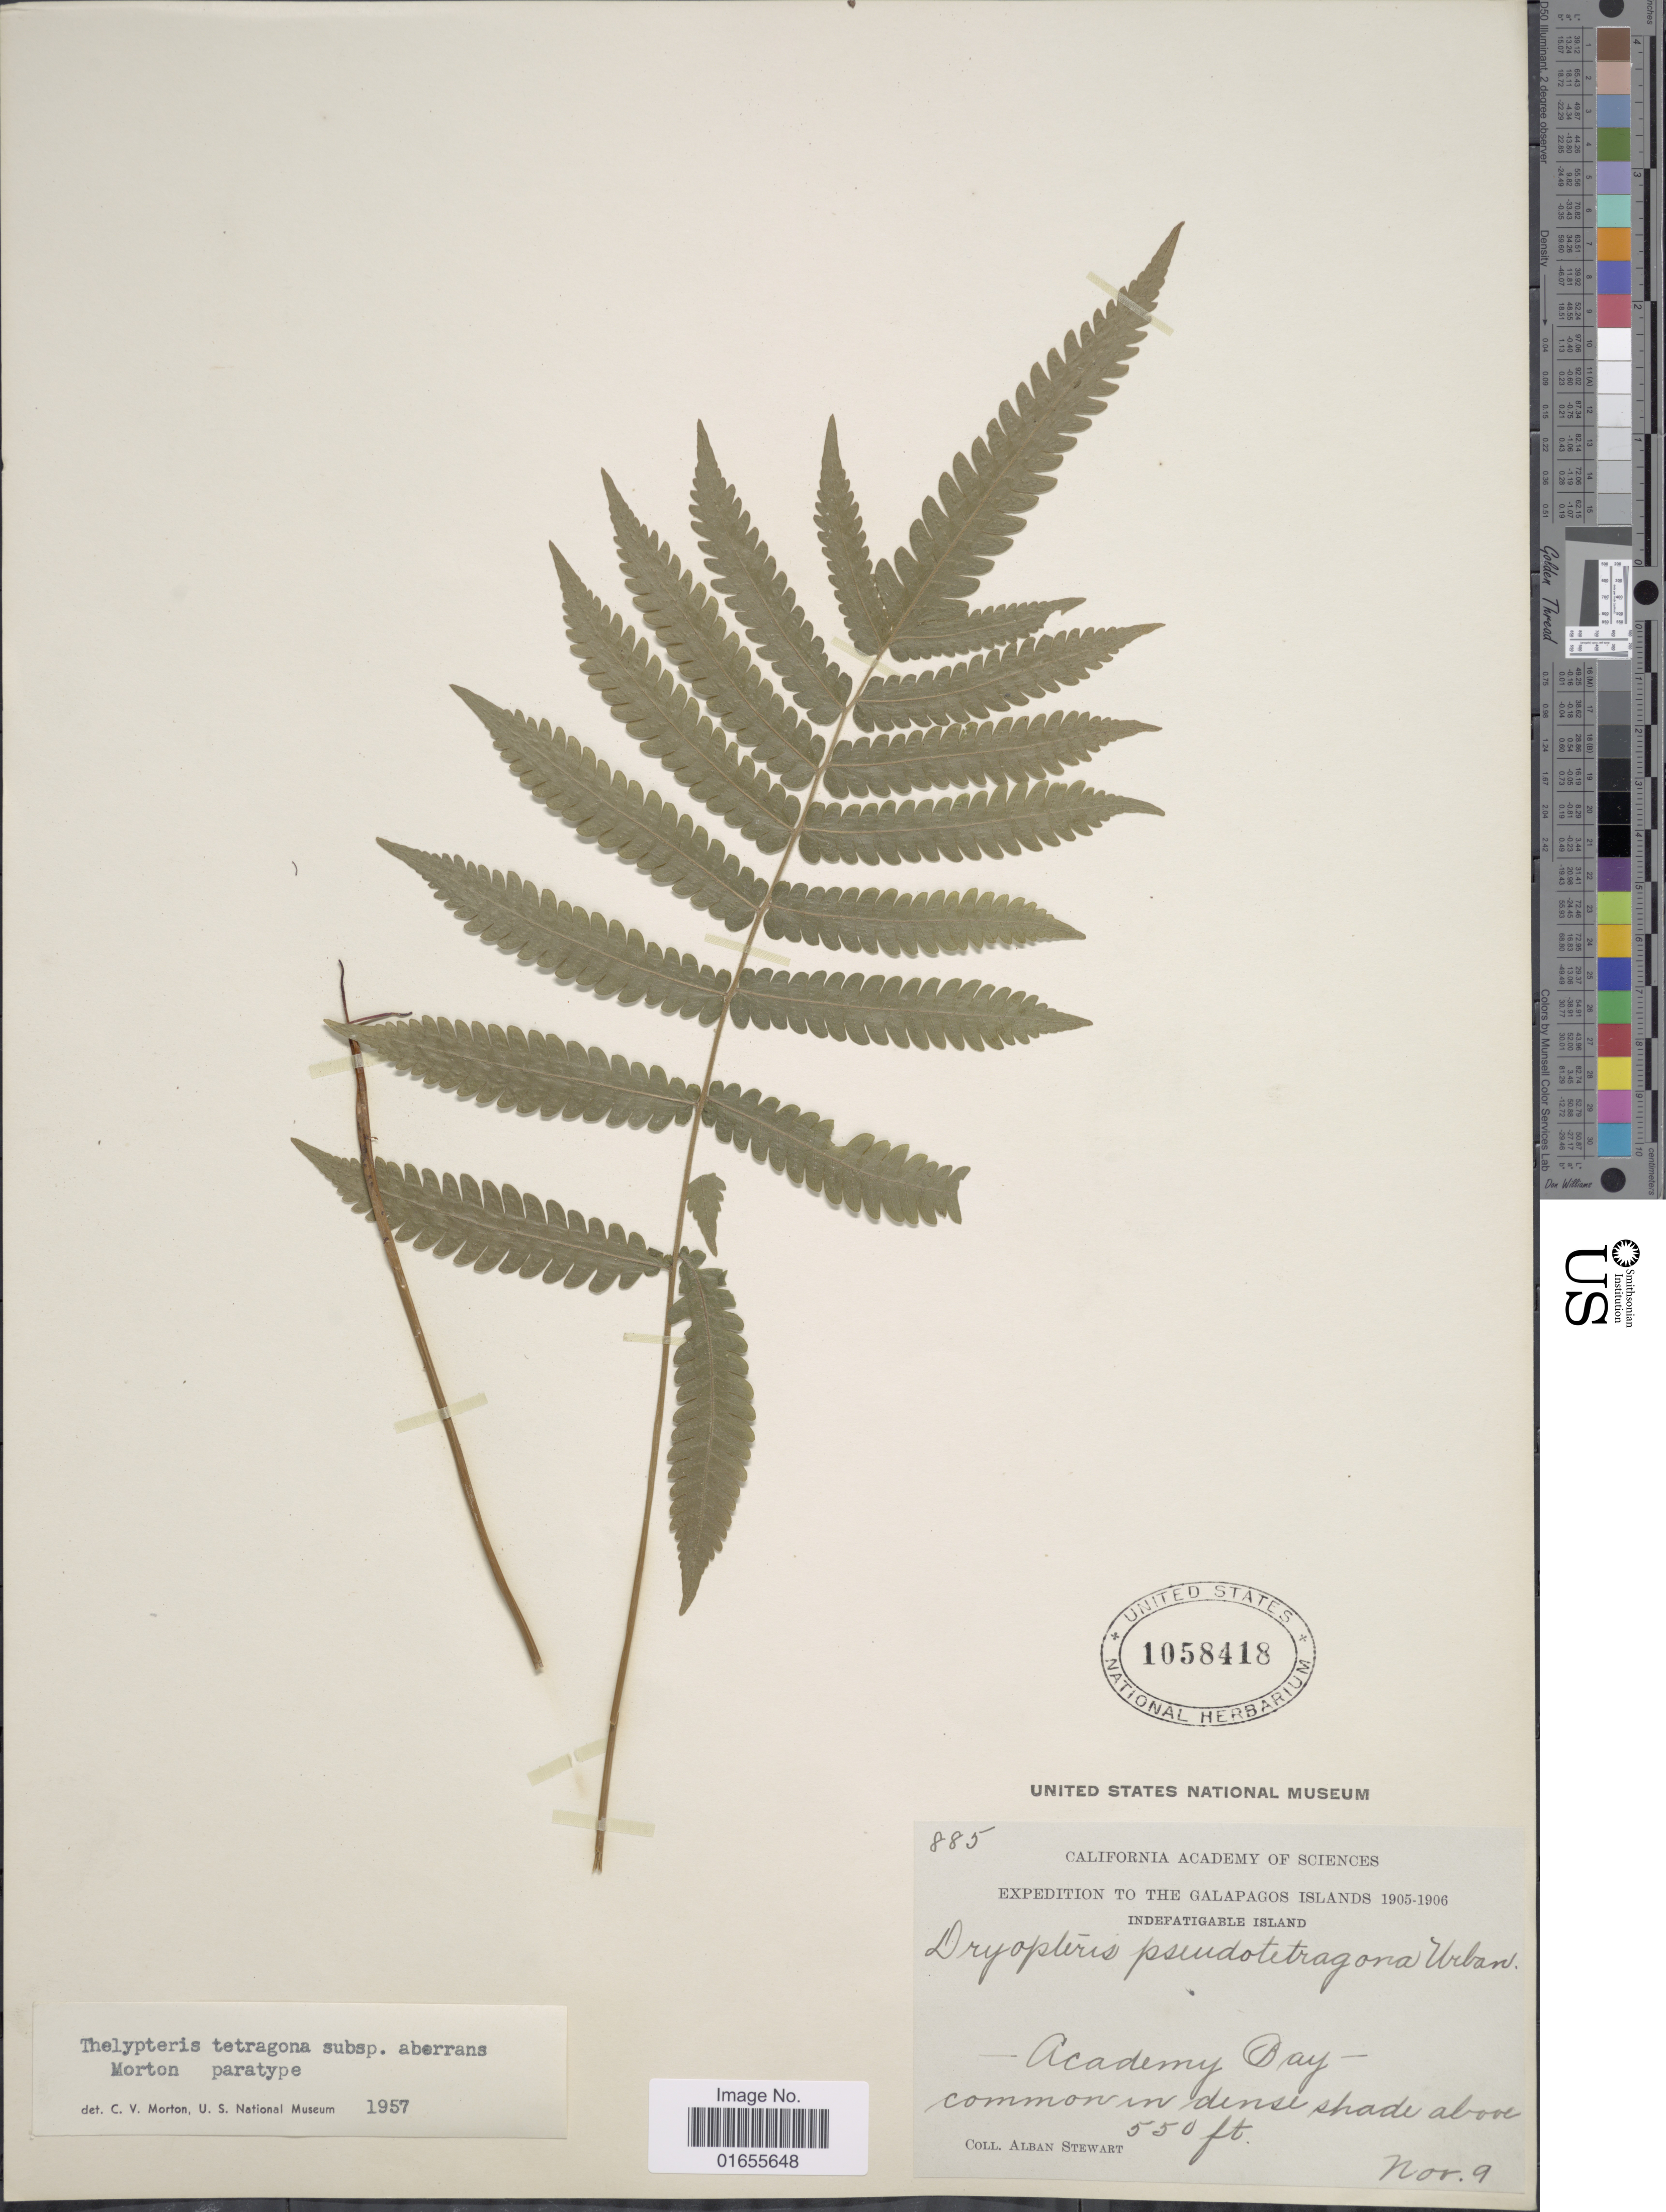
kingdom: Plantae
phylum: Tracheophyta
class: Polypodiopsida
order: Polypodiales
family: Thelypteridaceae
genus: Goniopteris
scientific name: Goniopteris tetragona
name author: (C. Presl) Sw.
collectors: A. Stewart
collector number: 885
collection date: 1905-11-09/1906-11-09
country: Ecuador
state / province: Colón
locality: Galapagos Islands, Indefatigable Island, Acadamy Bay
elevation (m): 168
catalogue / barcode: US 1058418